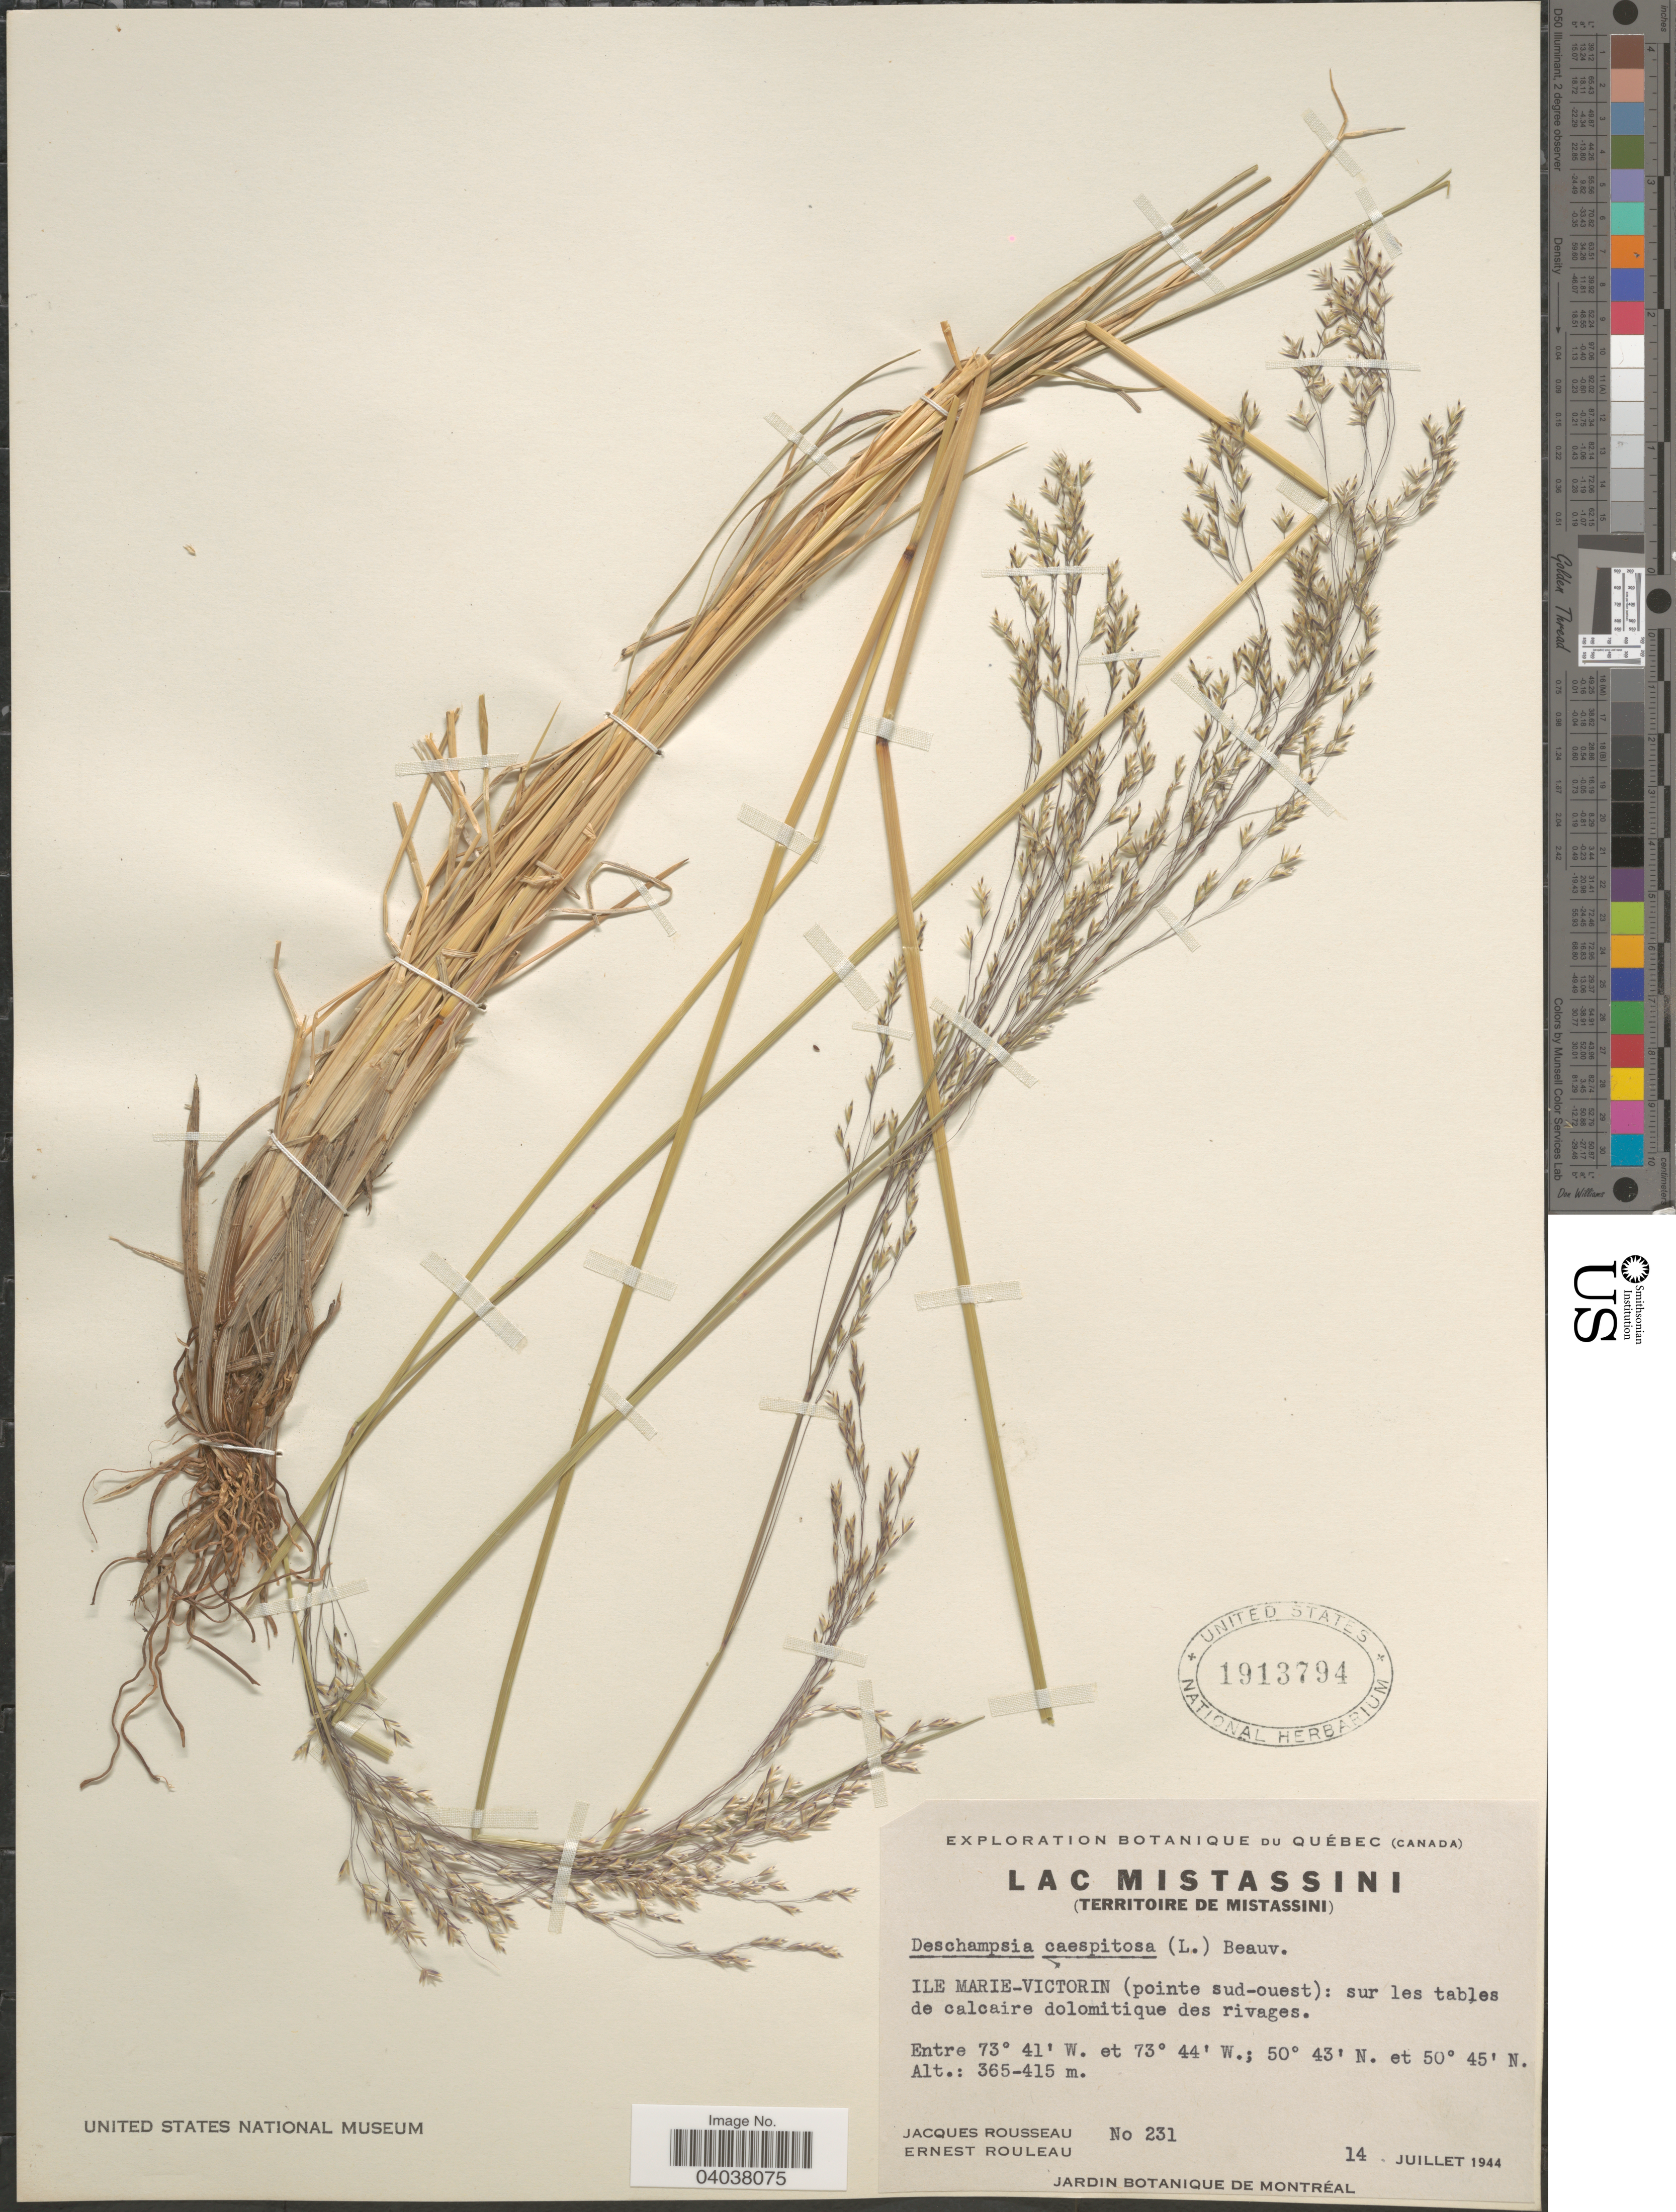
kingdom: Plantae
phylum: Tracheophyta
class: Liliopsida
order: Poales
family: Poaceae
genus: Deschampsia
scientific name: Deschampsia cespitosa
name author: (L.) P. Beauv.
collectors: J. Rousseau & J. Rouleau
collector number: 231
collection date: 1944-07-14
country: Canada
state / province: Quebec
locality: Lac Mistassini (Territoire de Mistassini). Ile Marie-Victorin (pointe sud-ouest).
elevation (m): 365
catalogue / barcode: US 1913794